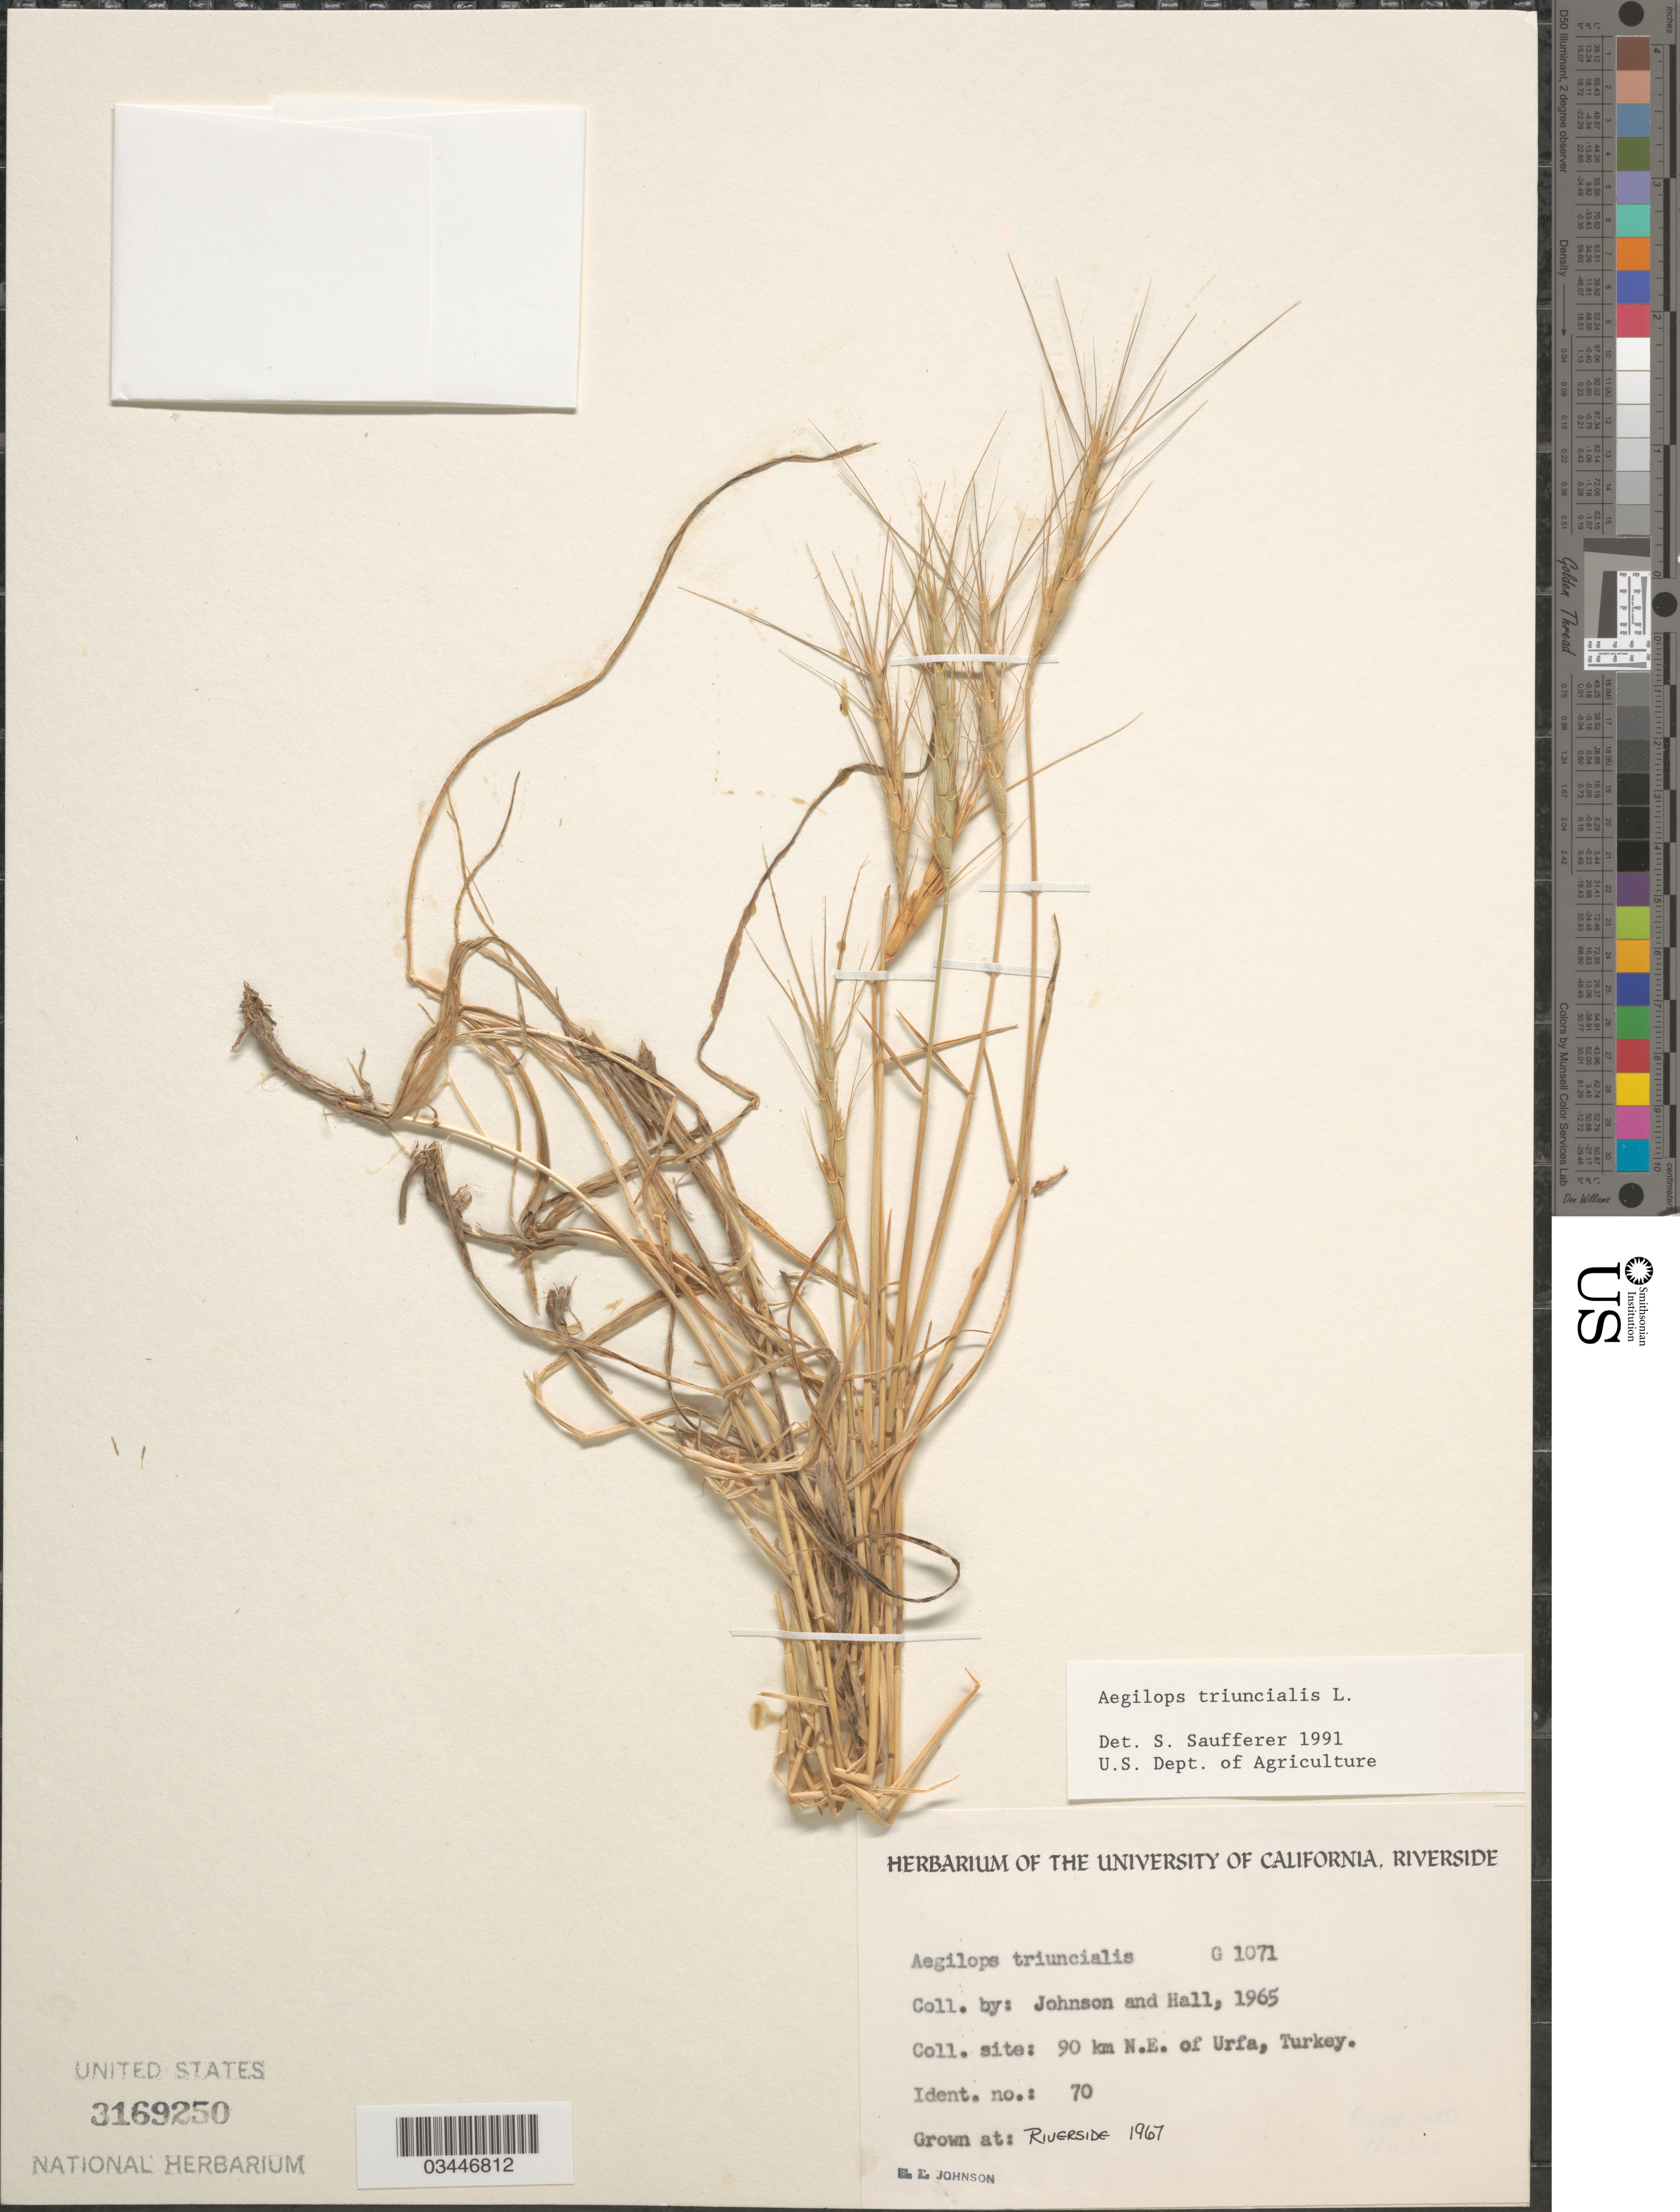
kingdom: Plantae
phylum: Tracheophyta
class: Liliopsida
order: Poales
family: Poaceae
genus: Aegilops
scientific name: Aegilops triuncialis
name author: L.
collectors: B. Johnson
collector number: G1071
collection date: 1967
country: United States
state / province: California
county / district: Riverside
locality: Riverside.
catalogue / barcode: US 3169250